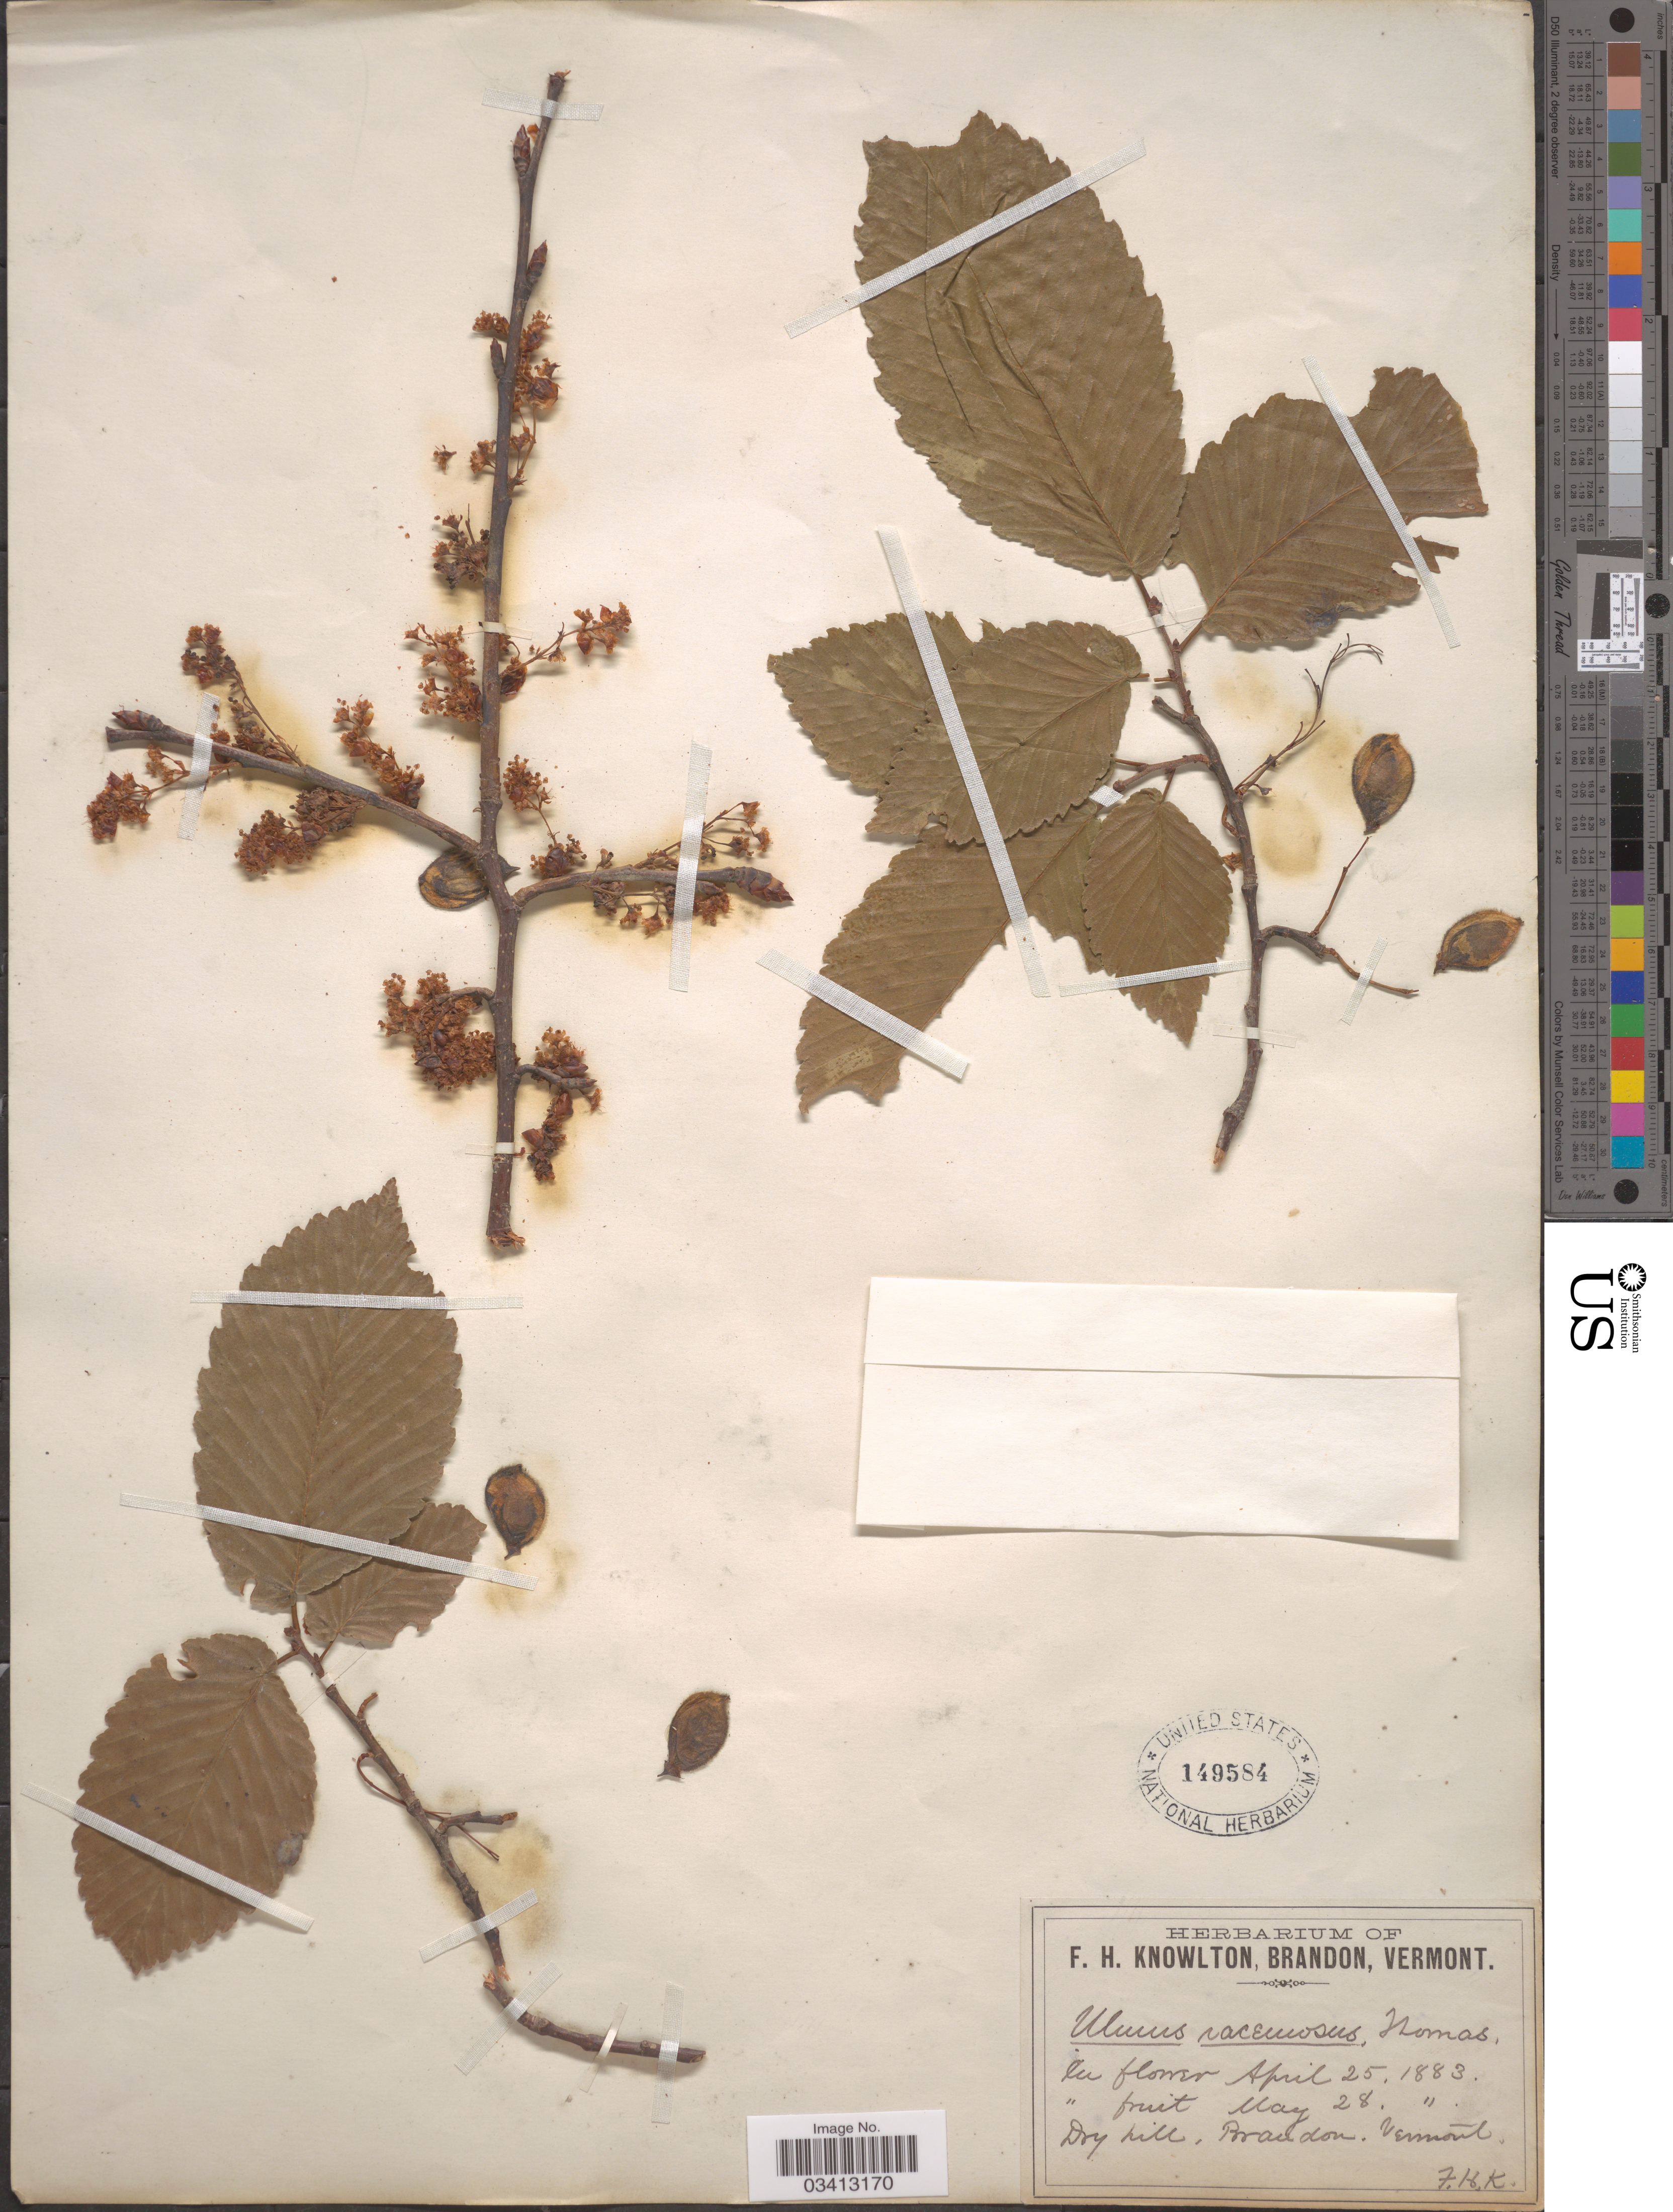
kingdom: Plantae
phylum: Tracheophyta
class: Magnoliopsida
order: Rosales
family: Ulmaceae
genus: Ulmus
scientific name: Ulmus thomasii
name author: Sarg.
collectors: F. H. Knowlton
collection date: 1883-04-25/1883-05-28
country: United States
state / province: Vermont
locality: Brandon.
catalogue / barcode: US 149584